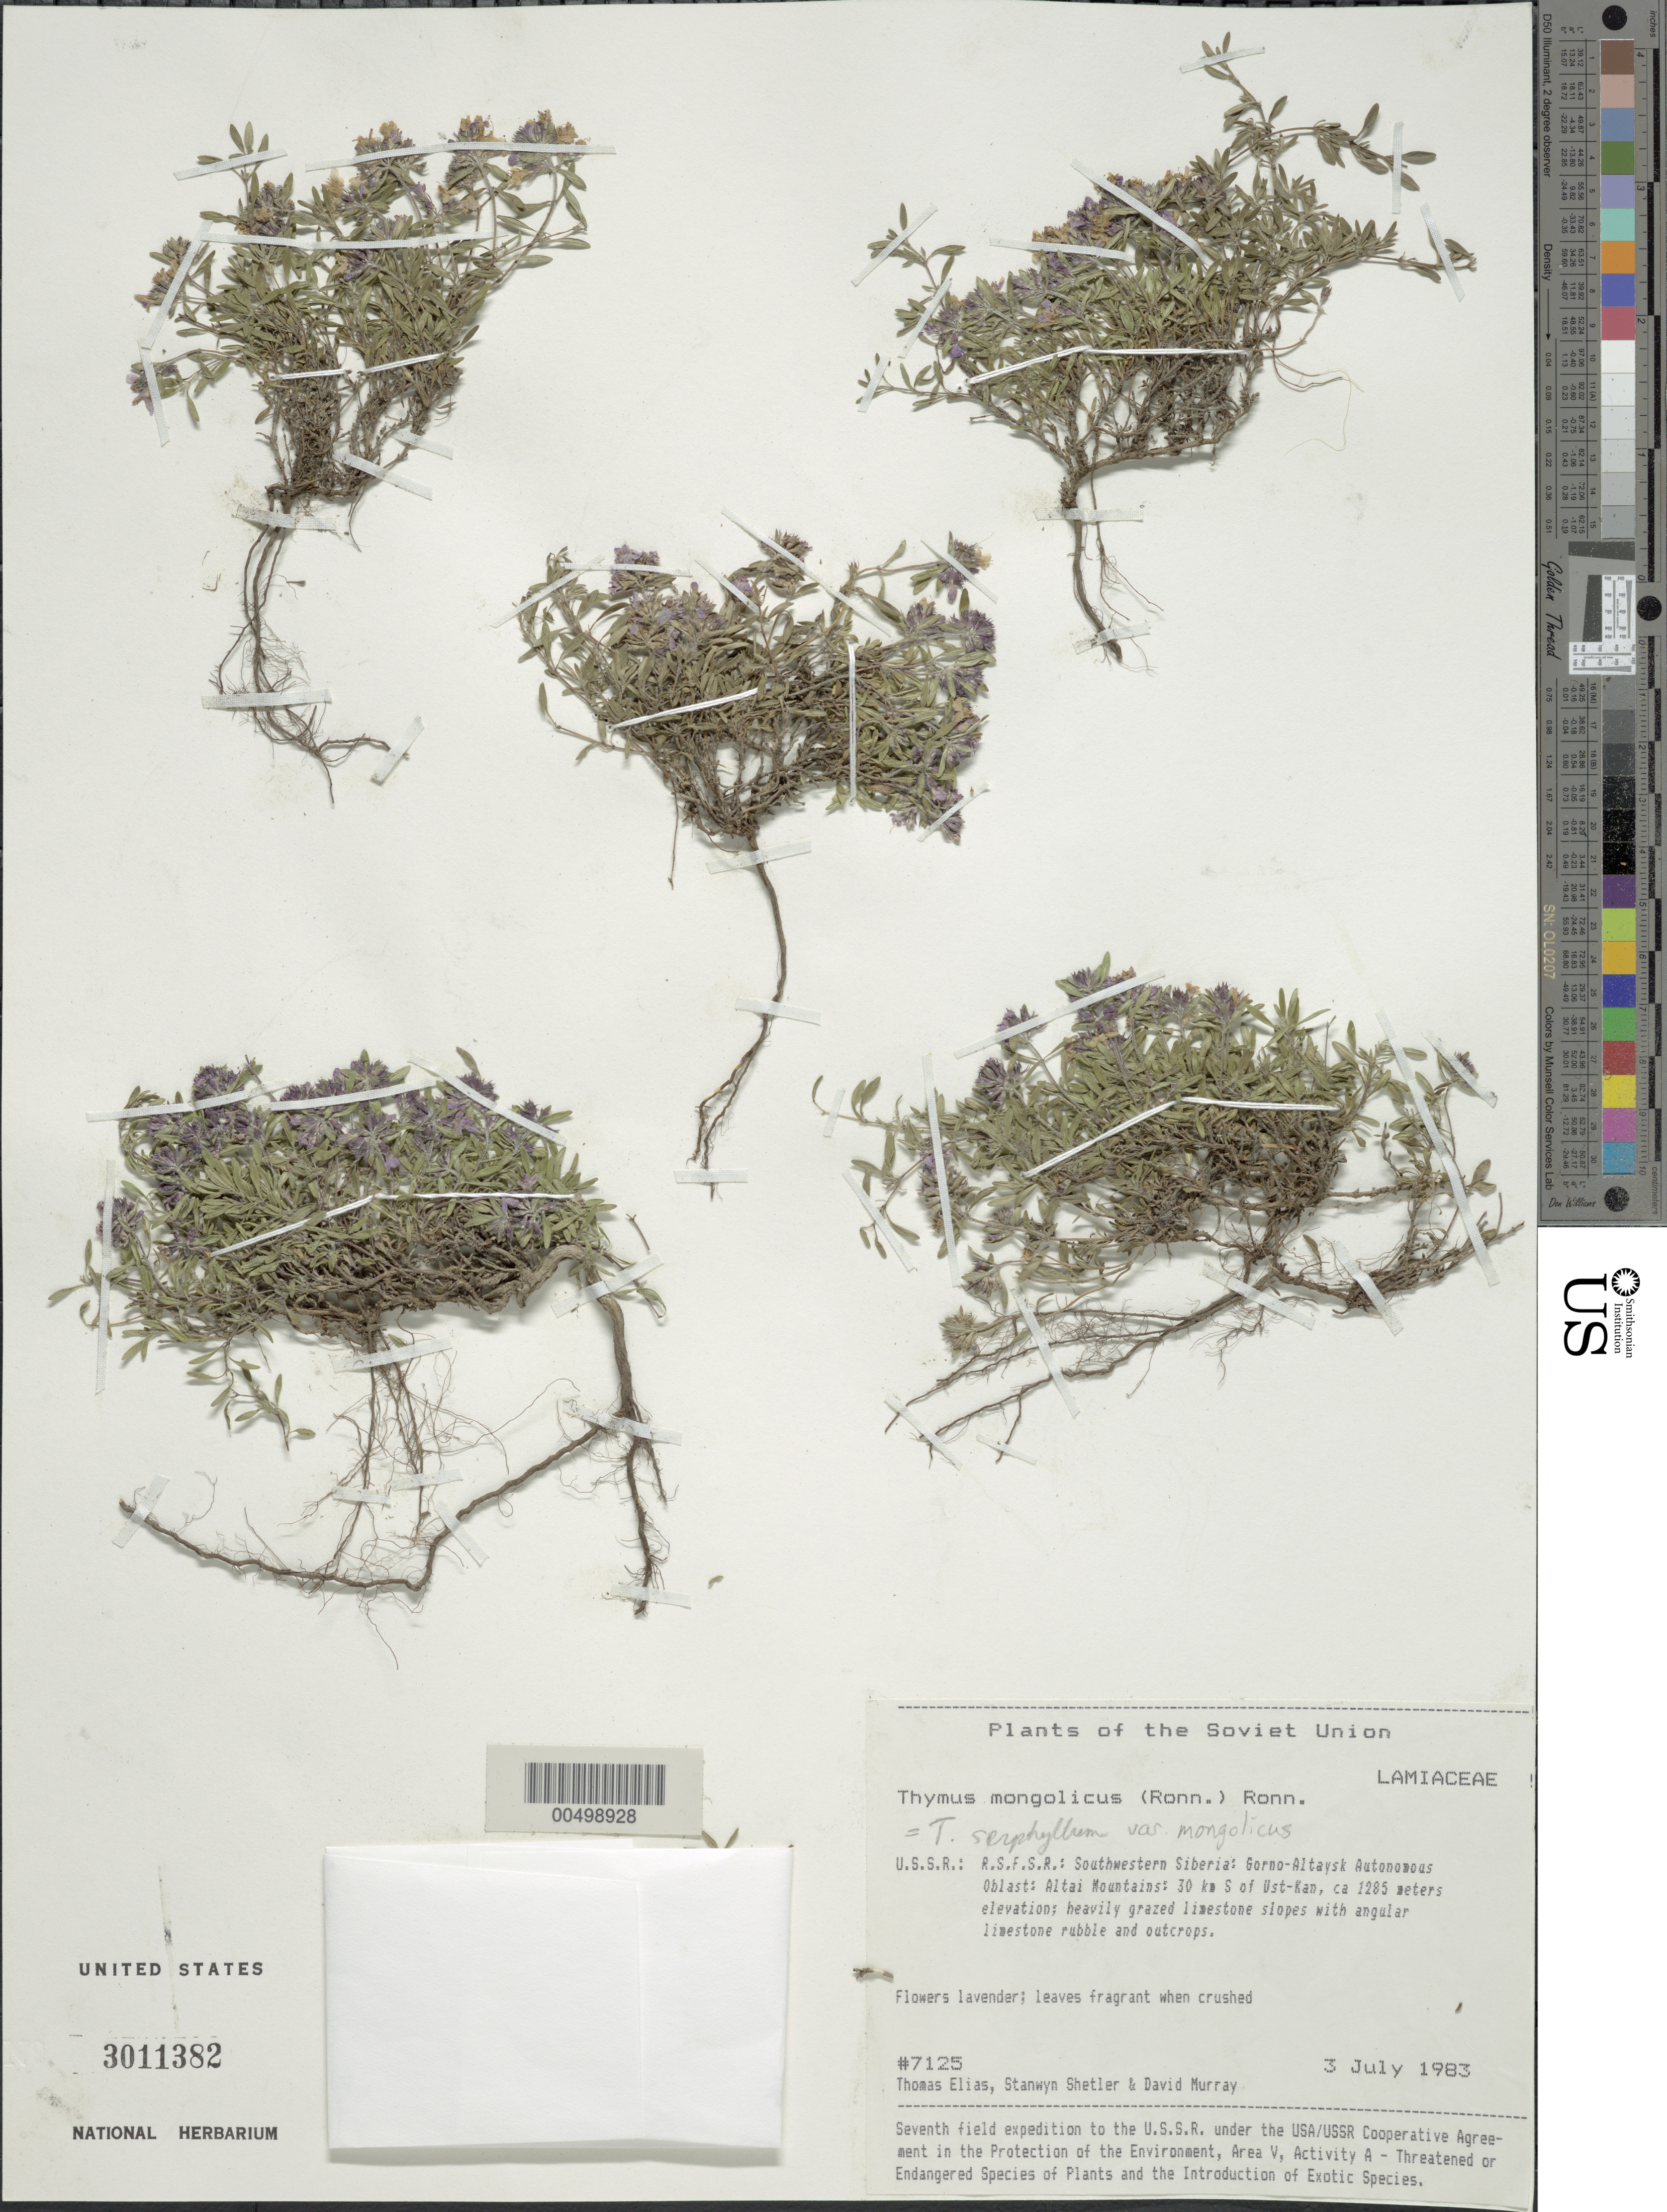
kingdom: Plantae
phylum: Tracheophyta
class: Magnoliopsida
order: Lamiales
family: Lamiaceae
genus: Thymus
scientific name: Thymus mongolicus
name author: (Ronn.) Ronn.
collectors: T. Elias, S. Shetler & D. F. Murray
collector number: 7125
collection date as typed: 03 Jul 1983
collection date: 1983-07-03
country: Russian Federation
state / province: Altai Republic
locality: Altai Mountains, 30 km S of Ust-Kan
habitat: heavily grazed limestone slopes with angular limestone rubble and outcrops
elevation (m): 1285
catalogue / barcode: US 3011382